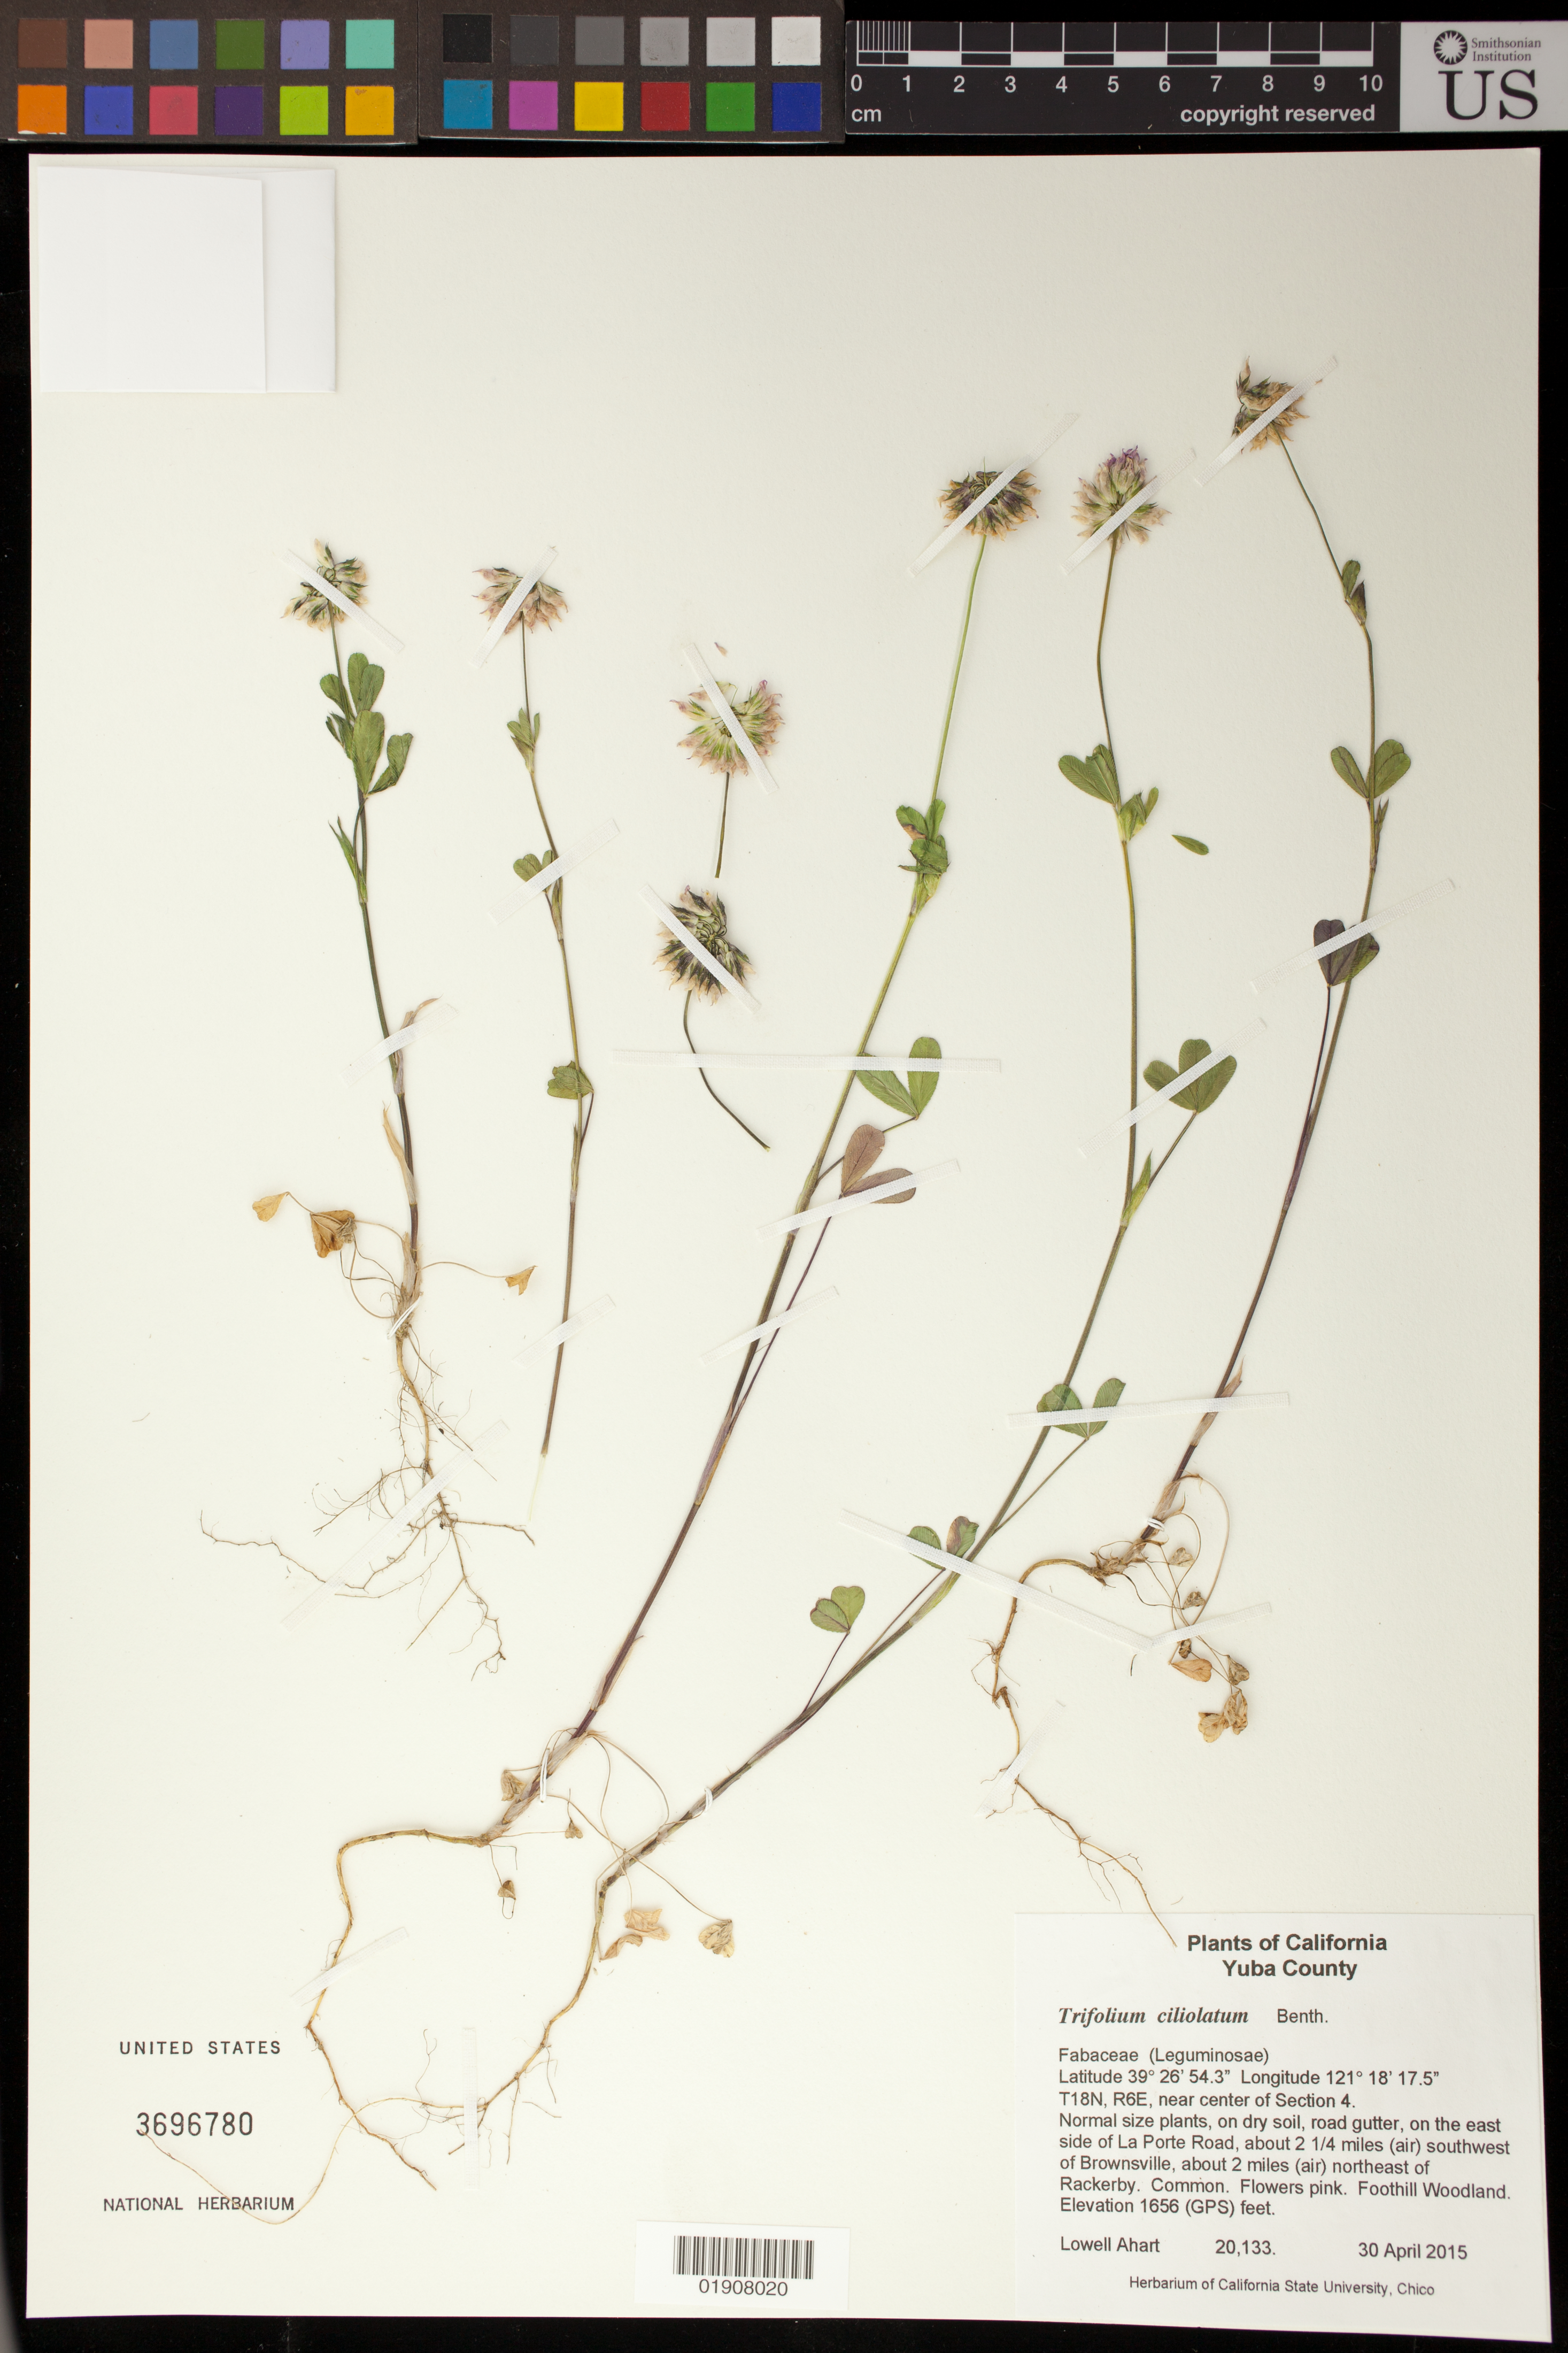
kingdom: Plantae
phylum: Tracheophyta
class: Magnoliopsida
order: Fabales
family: Fabaceae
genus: Trifolium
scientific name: Trifolium ciliolatum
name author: Benth.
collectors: L. Ahart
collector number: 20133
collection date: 2015-04-30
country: United States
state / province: California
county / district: Yuba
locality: On the east side of La Porte Road, about 2 1/4 miles (air) southwest of Brownsville, about 2 miles (air) northeast of Rackerby.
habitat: Foothill Woodland.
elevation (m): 505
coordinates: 39 26 54.3 N, 121 18 17.5 W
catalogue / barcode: US 3696780